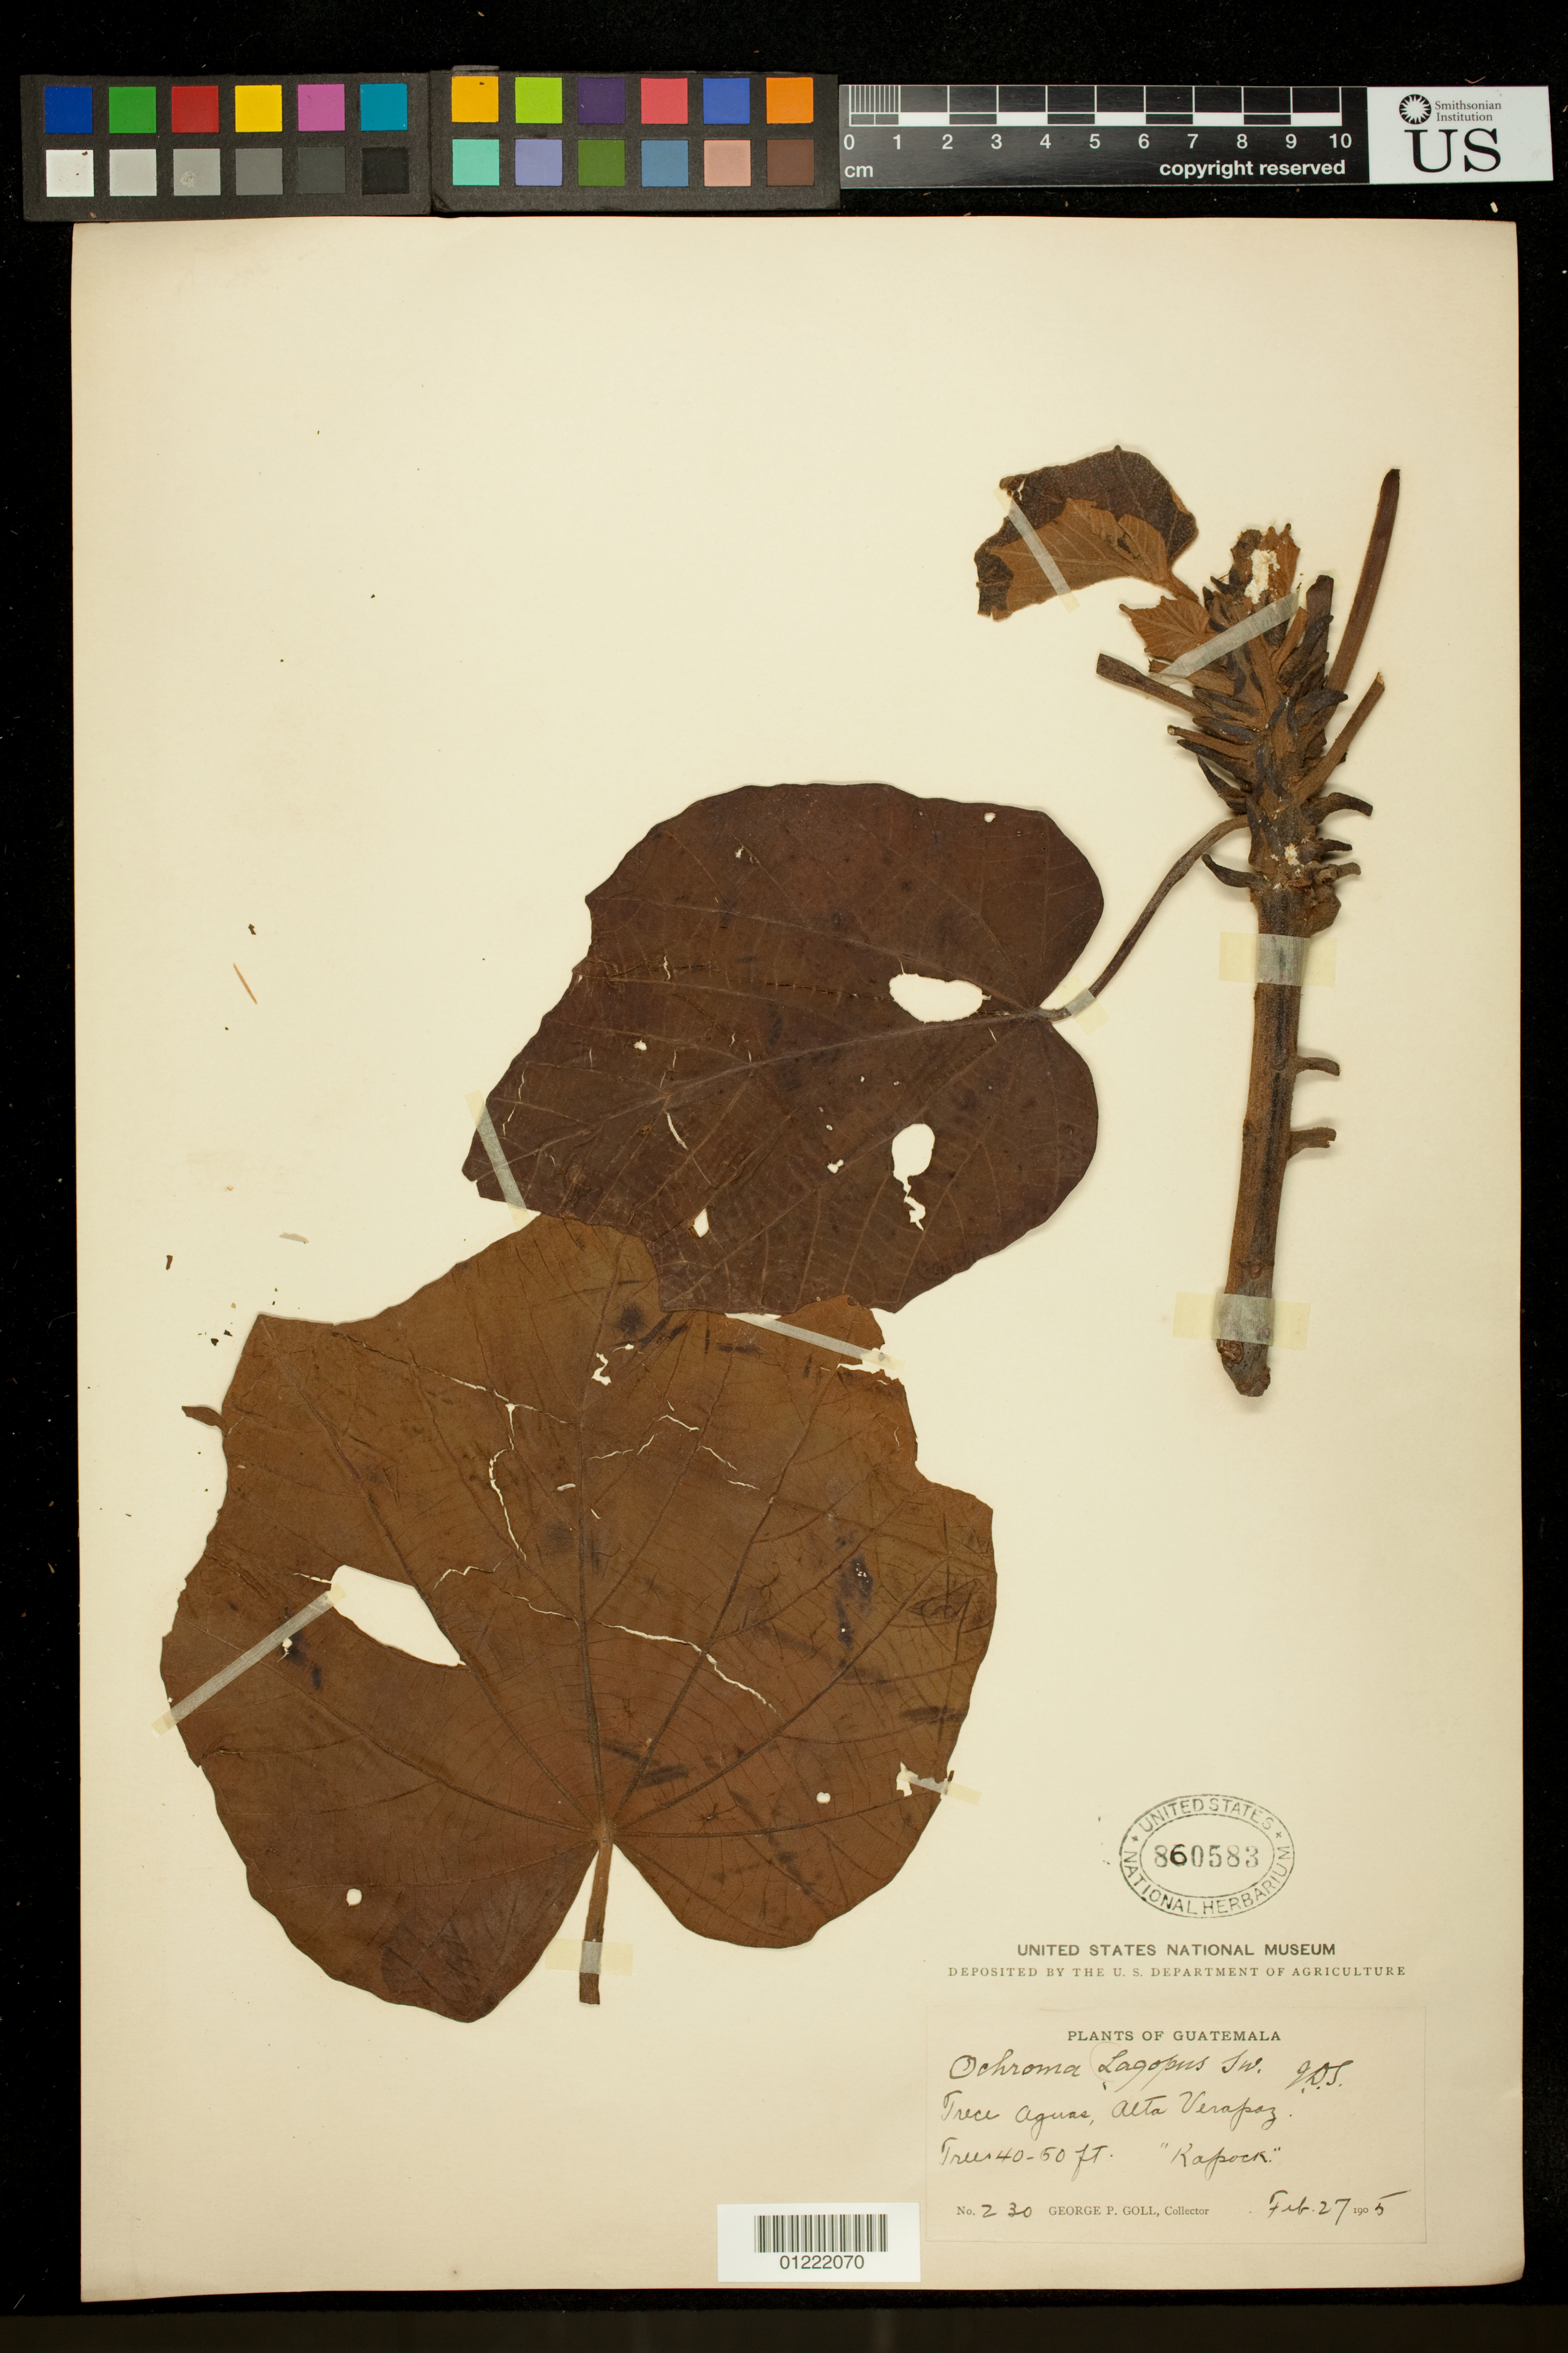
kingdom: Plantae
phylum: Tracheophyta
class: Magnoliopsida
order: Malvales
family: Malvaceae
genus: Ochroma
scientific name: Ochroma pyramidale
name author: (Cav. ex Lam.) Urb.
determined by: Dorr, L. J., (BOT), Smithsonian Institution - National Museum of Natural History (UNITED STATES)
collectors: G. P. Goll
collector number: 230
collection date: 1905-02-27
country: Guatemala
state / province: Alta Verapaz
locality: Trece Aguas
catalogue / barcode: US 860583